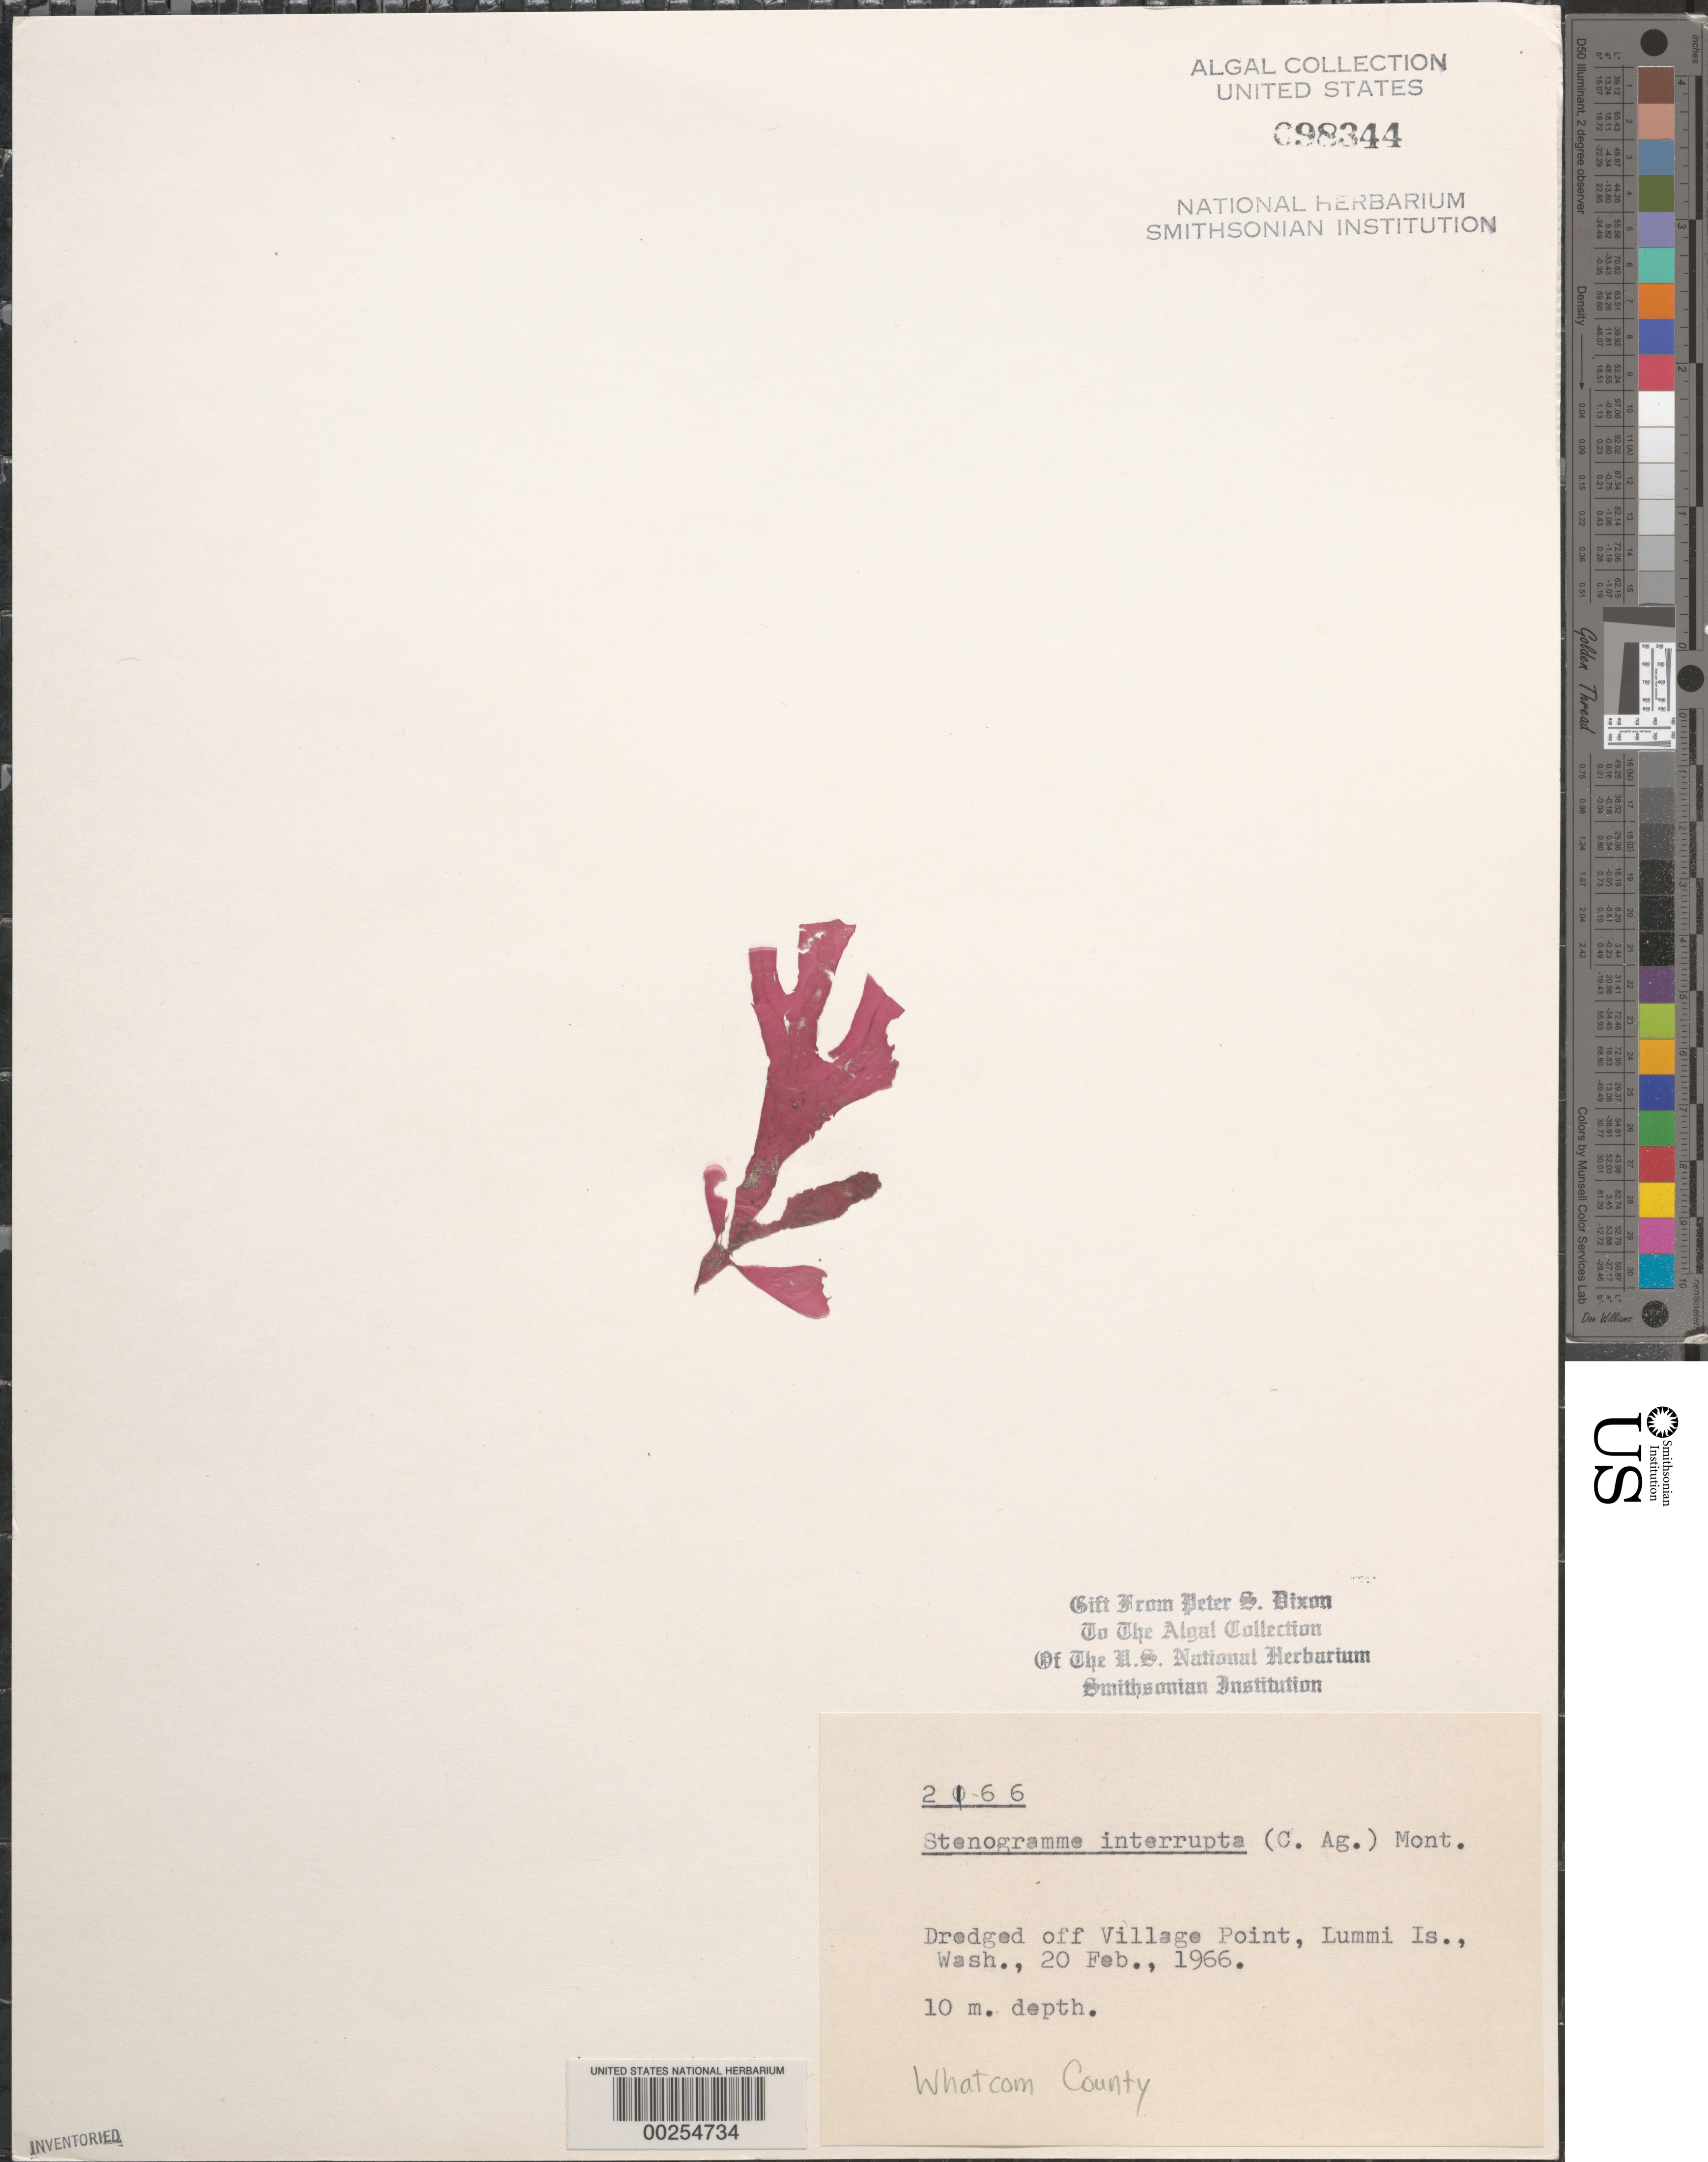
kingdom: Plantae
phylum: Rhodophyta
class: Florideophyceae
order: Gigartinales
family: Phyllophoraceae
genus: Stenogramma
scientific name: Stenogramma interruptum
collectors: P. S. Dixon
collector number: PSD 2166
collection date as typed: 20 Feb 1966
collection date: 1966-02-20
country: United States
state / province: Washington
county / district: Whatcom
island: Lummi Island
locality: Off Village Point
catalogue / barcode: US 98344